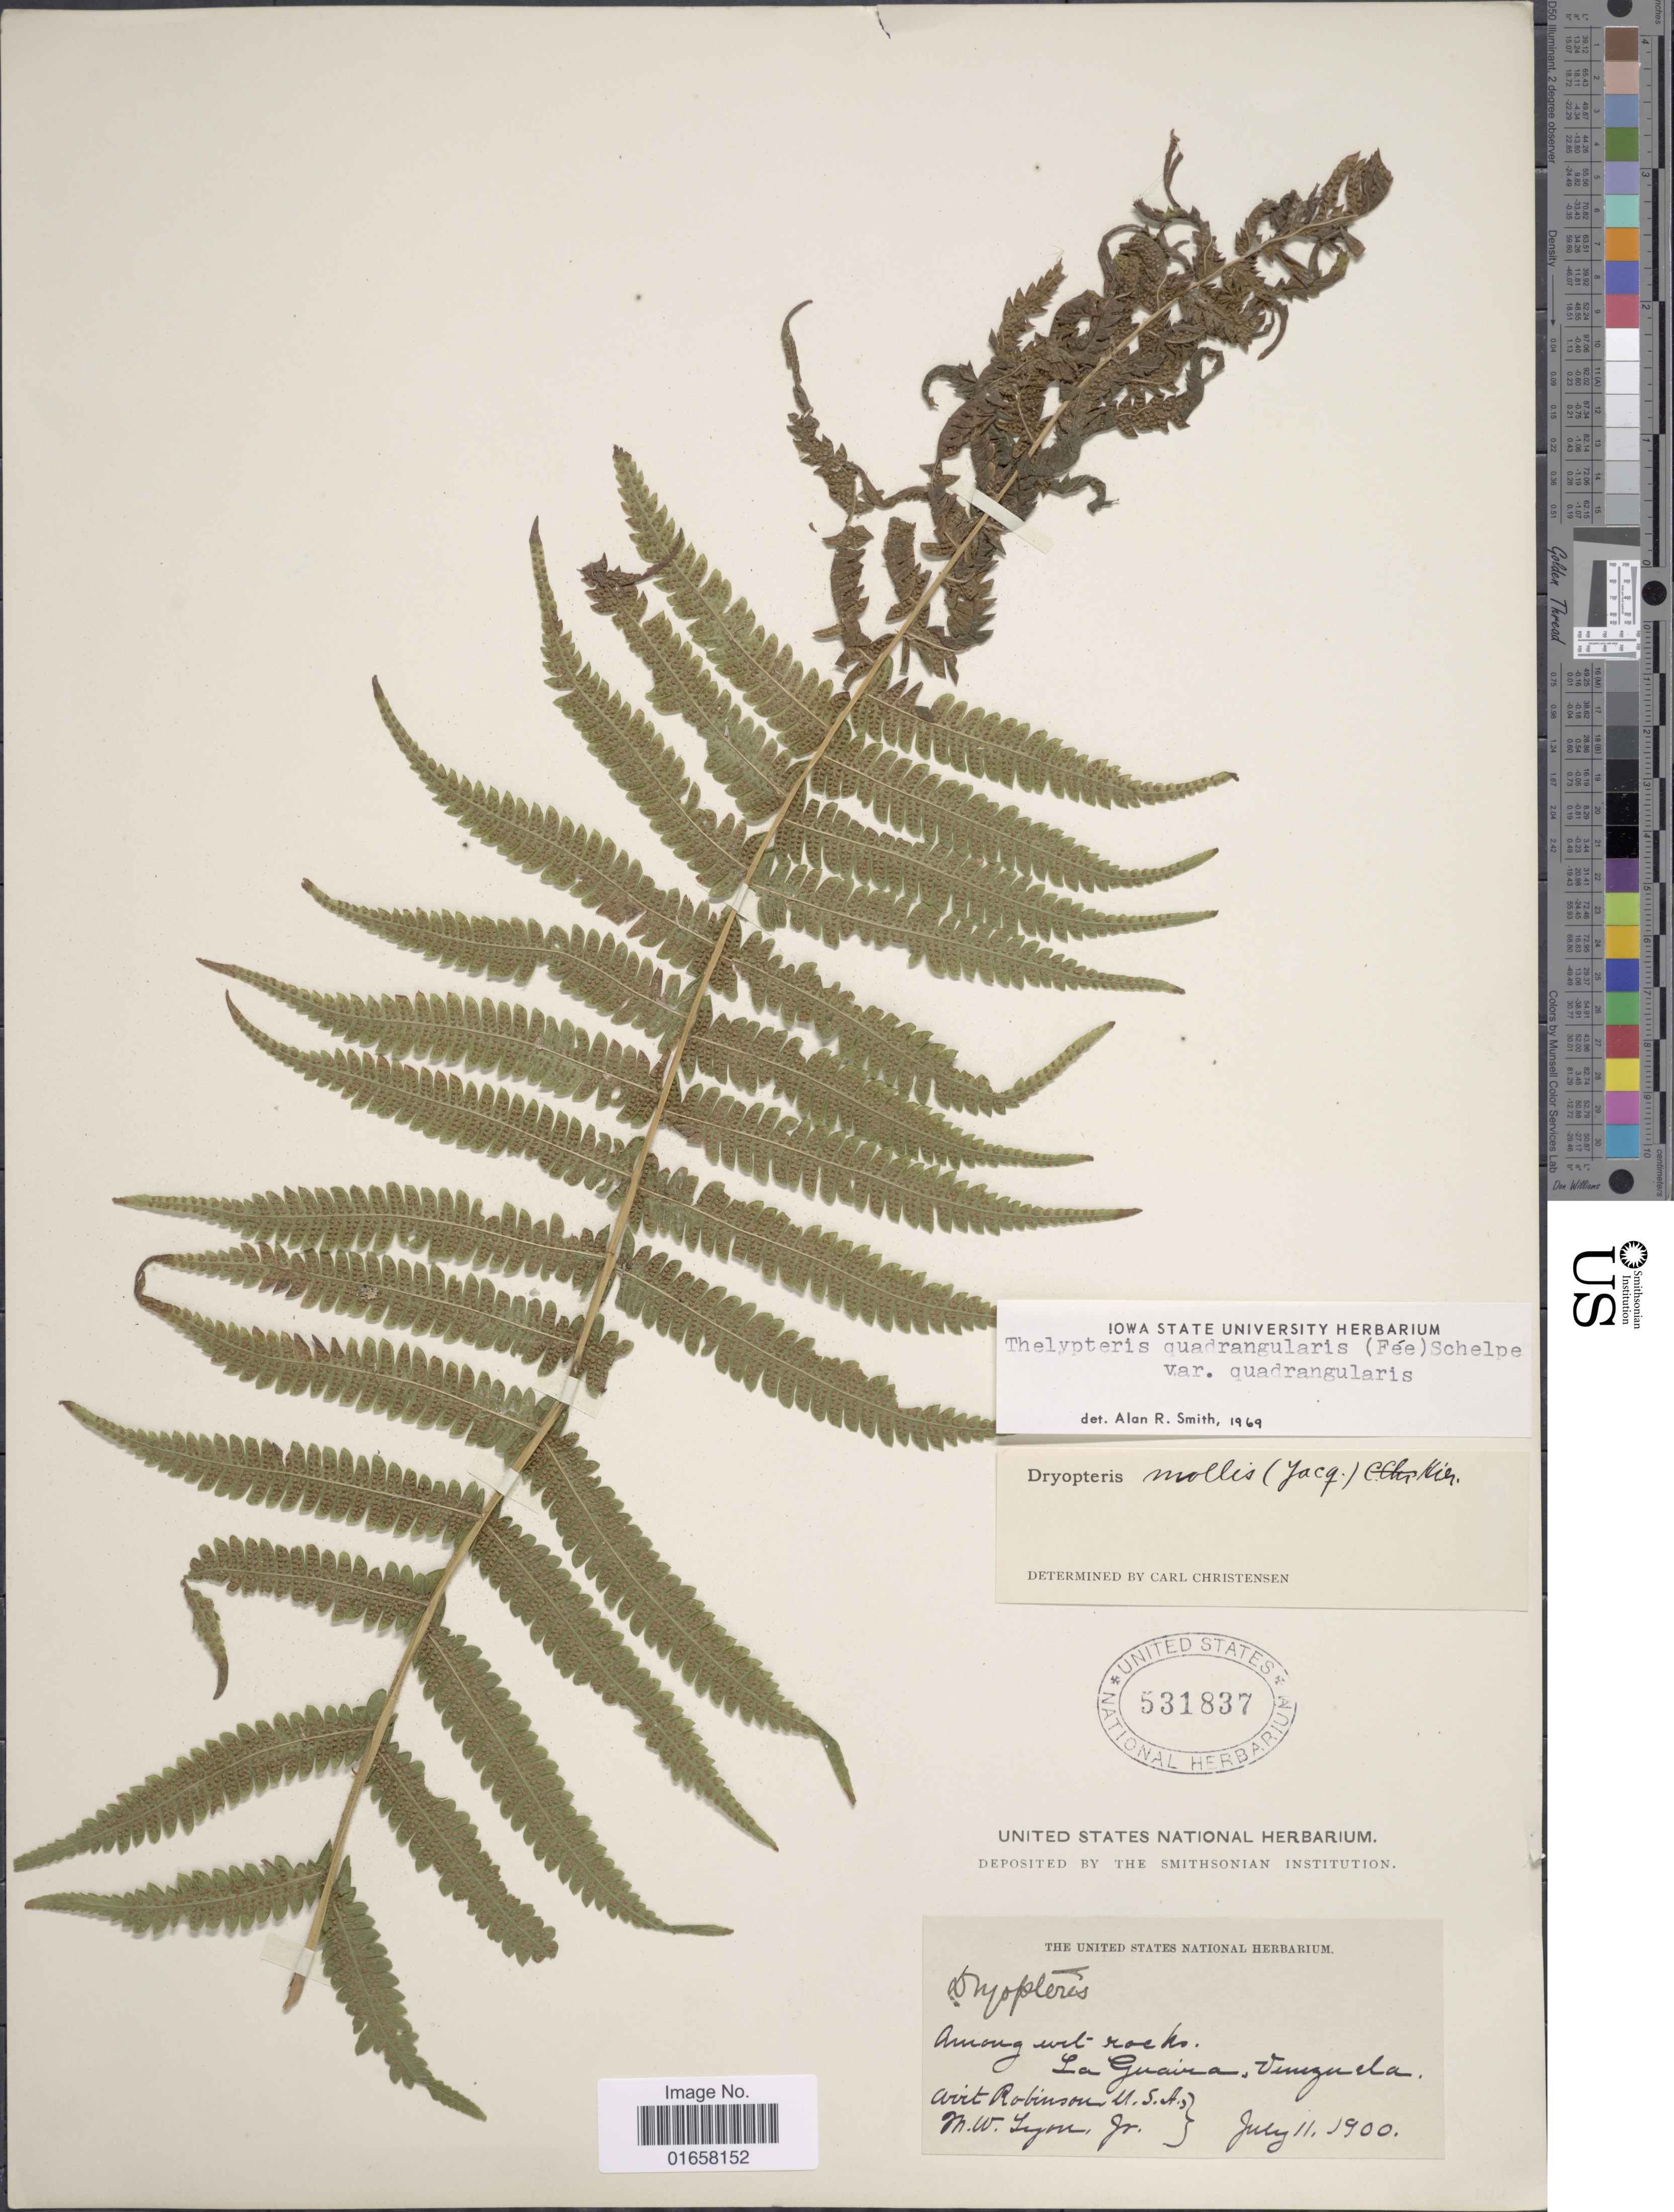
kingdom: Plantae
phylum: Tracheophyta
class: Polypodiopsida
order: Polypodiales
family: Thelypteridaceae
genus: Christella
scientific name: Christella hispidula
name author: (Decne.) Holttum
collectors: A. Robinson & M. Lyon Jr.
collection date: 1900-07-11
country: Venezuela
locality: La Guaira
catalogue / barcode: US 531837